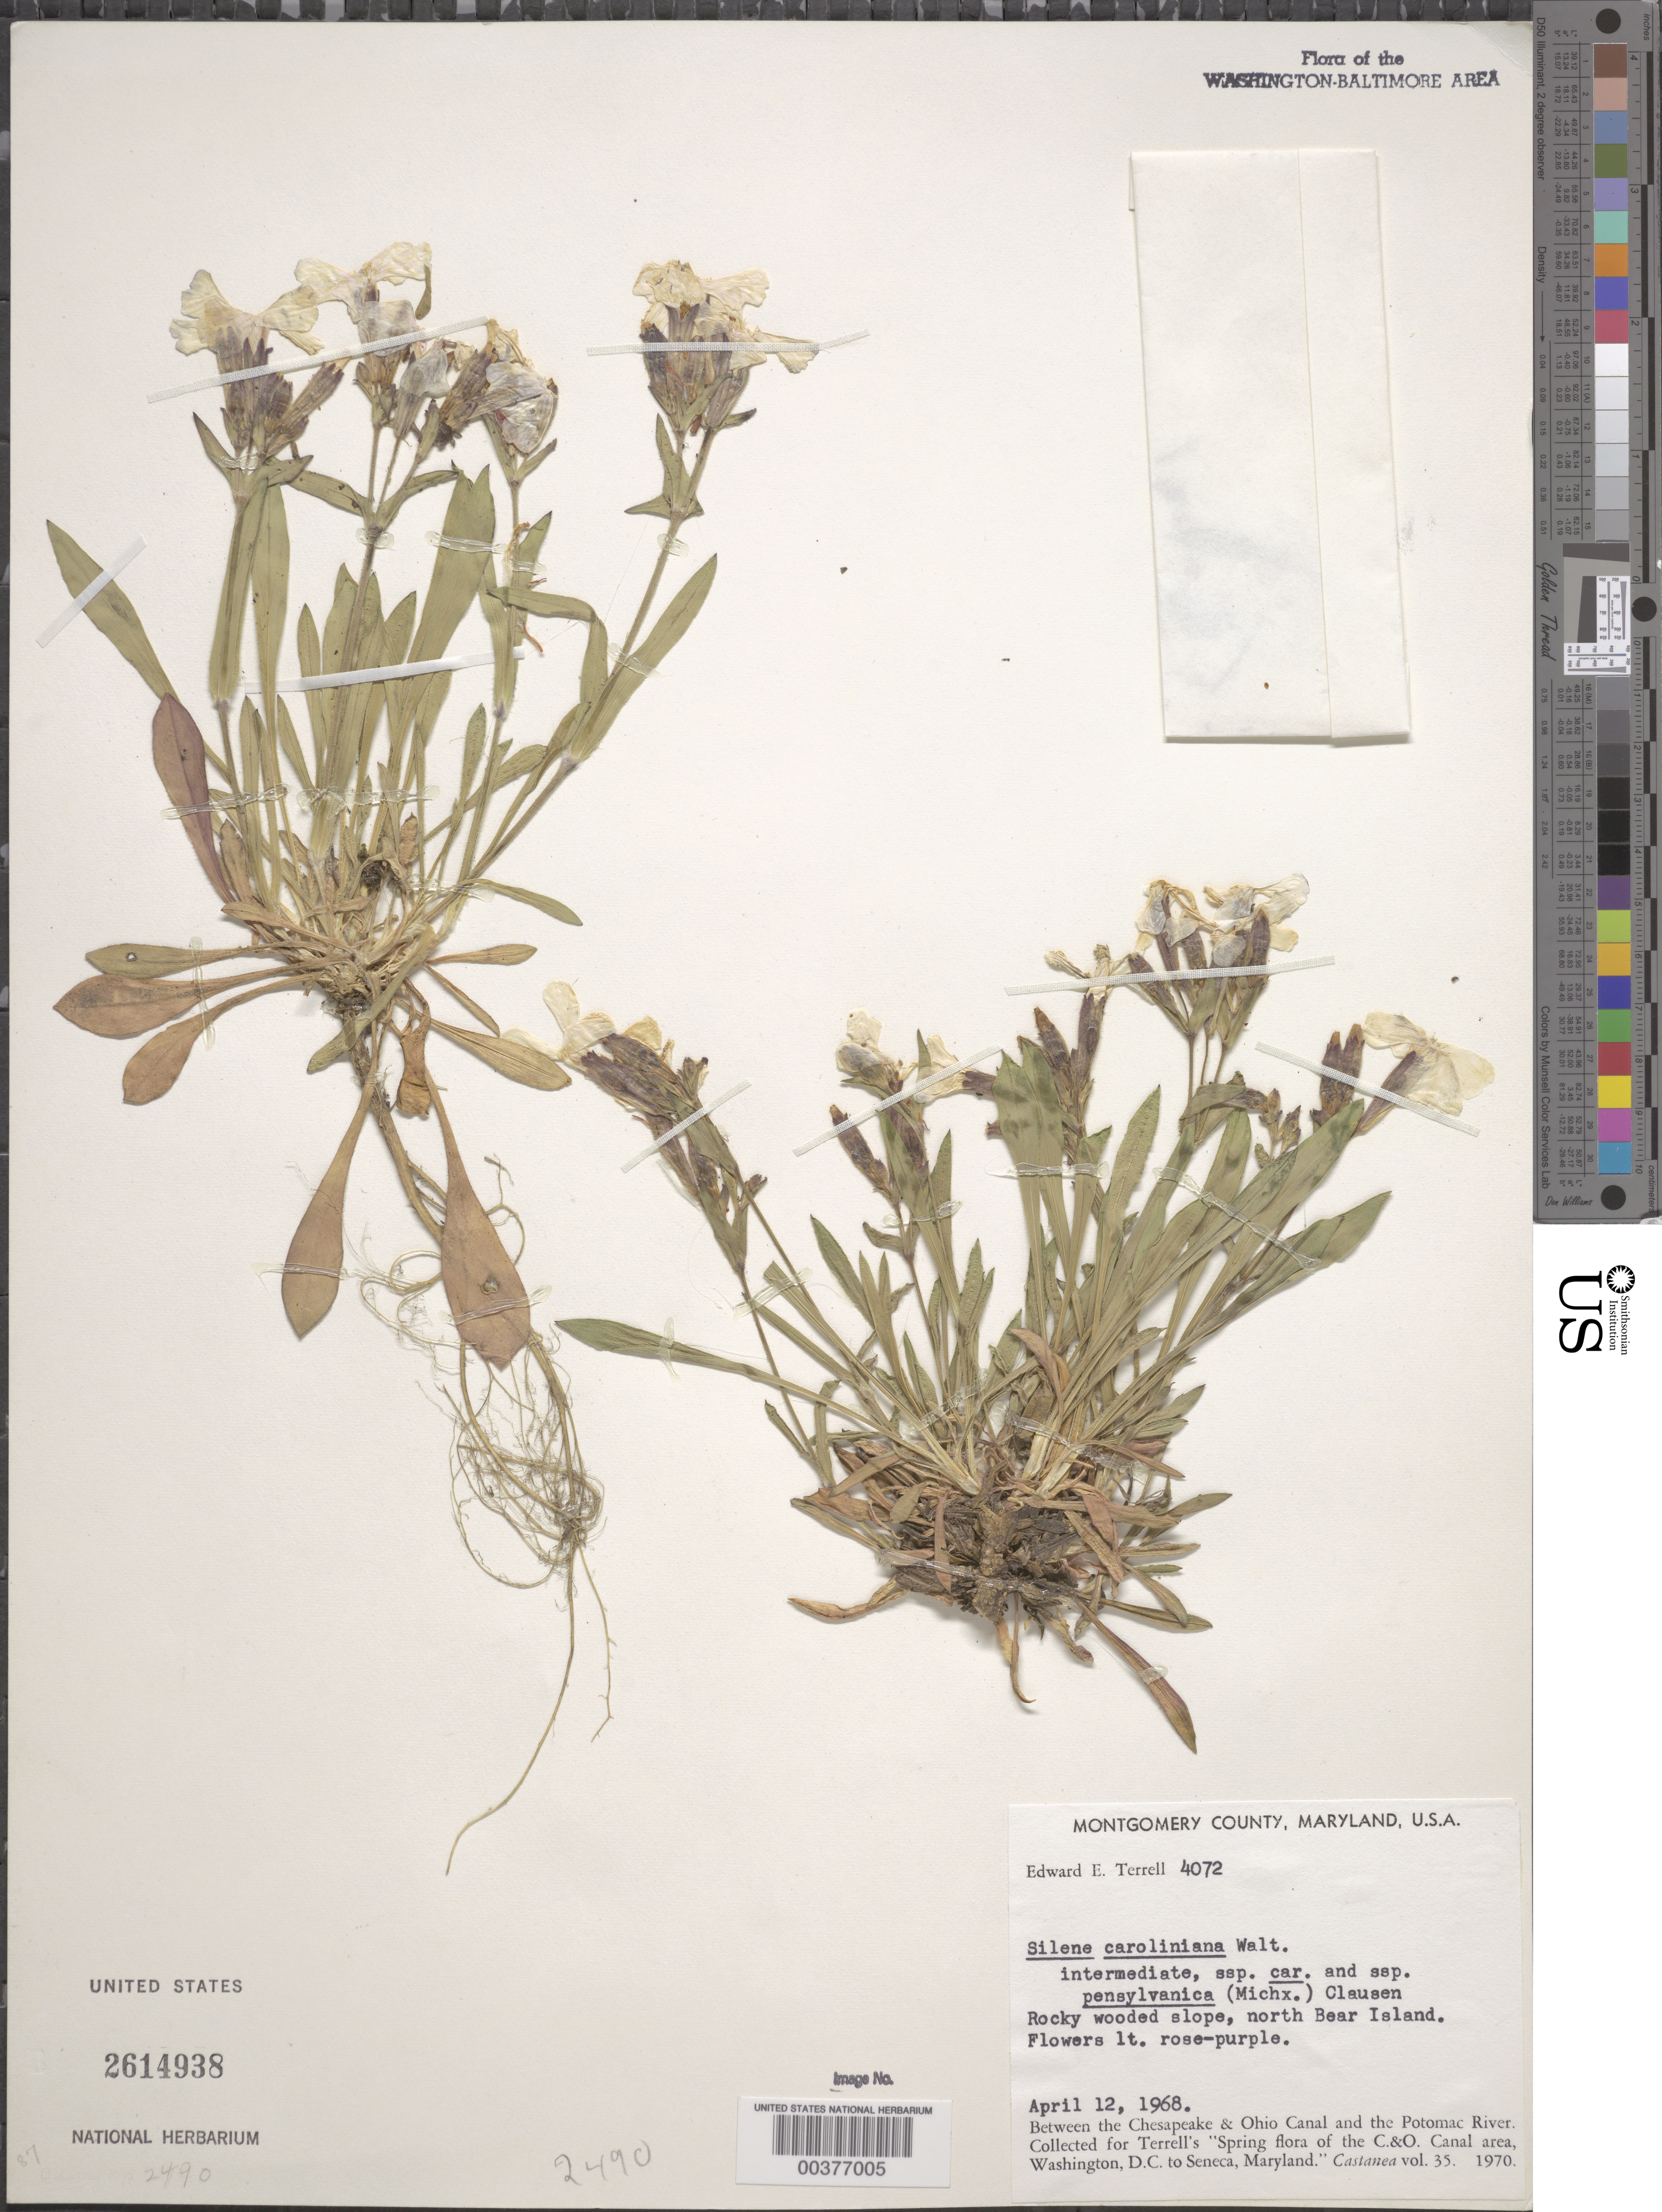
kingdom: Plantae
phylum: Tracheophyta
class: Magnoliopsida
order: Caryophyllales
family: Caryophyllaceae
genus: Silene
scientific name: Silene caroliniana var. pensylvanica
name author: (Michx.) Fernald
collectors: E. E. Terrell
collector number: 4072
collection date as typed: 12 Apr 1968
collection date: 1968-04-12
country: United States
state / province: Maryland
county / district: Montgomery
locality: N of Bear Island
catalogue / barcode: US 2614938